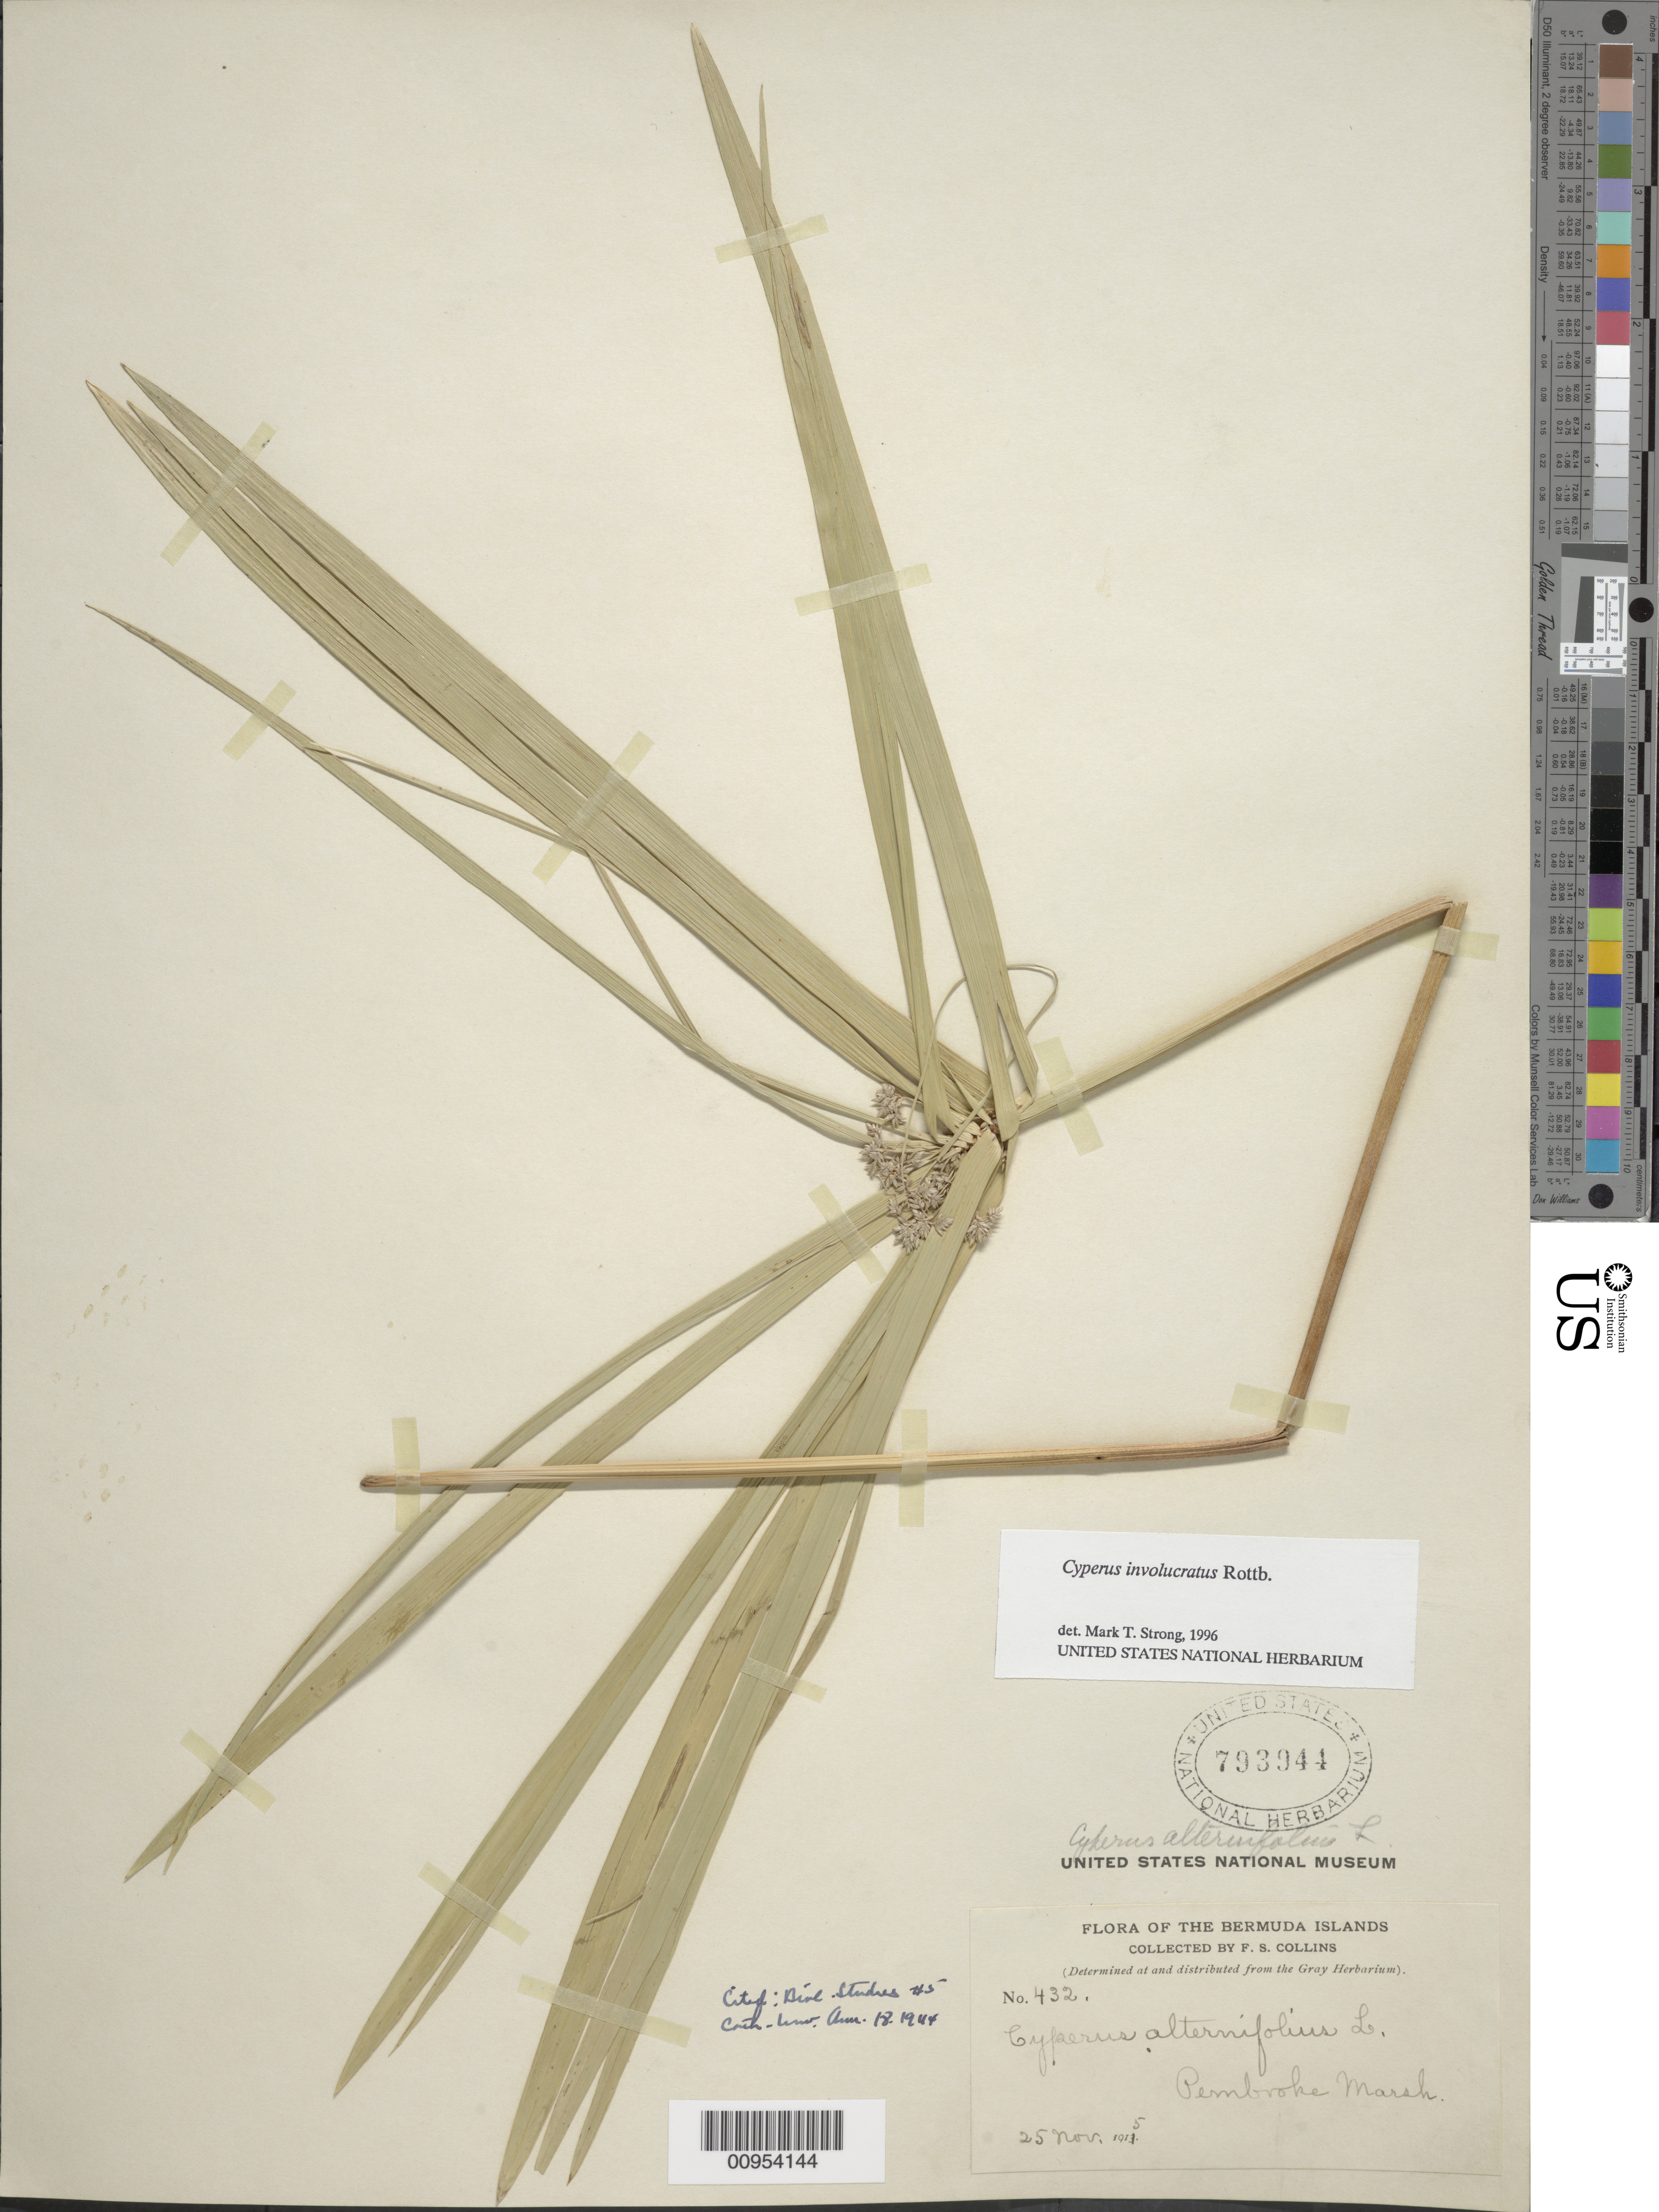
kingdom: Plantae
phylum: Tracheophyta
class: Liliopsida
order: Poales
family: Cyperaceae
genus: Cyperus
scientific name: Cyperus involucratus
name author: Rottb.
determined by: Strong, M. T., (US), Smithsonian Institution - National Museum of Natural History (UNITED STATES)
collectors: F. Collins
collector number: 432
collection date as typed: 25 Nov 1915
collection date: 1915-11-25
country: Bermuda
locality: Pembroke Marsh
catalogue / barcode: US 793944